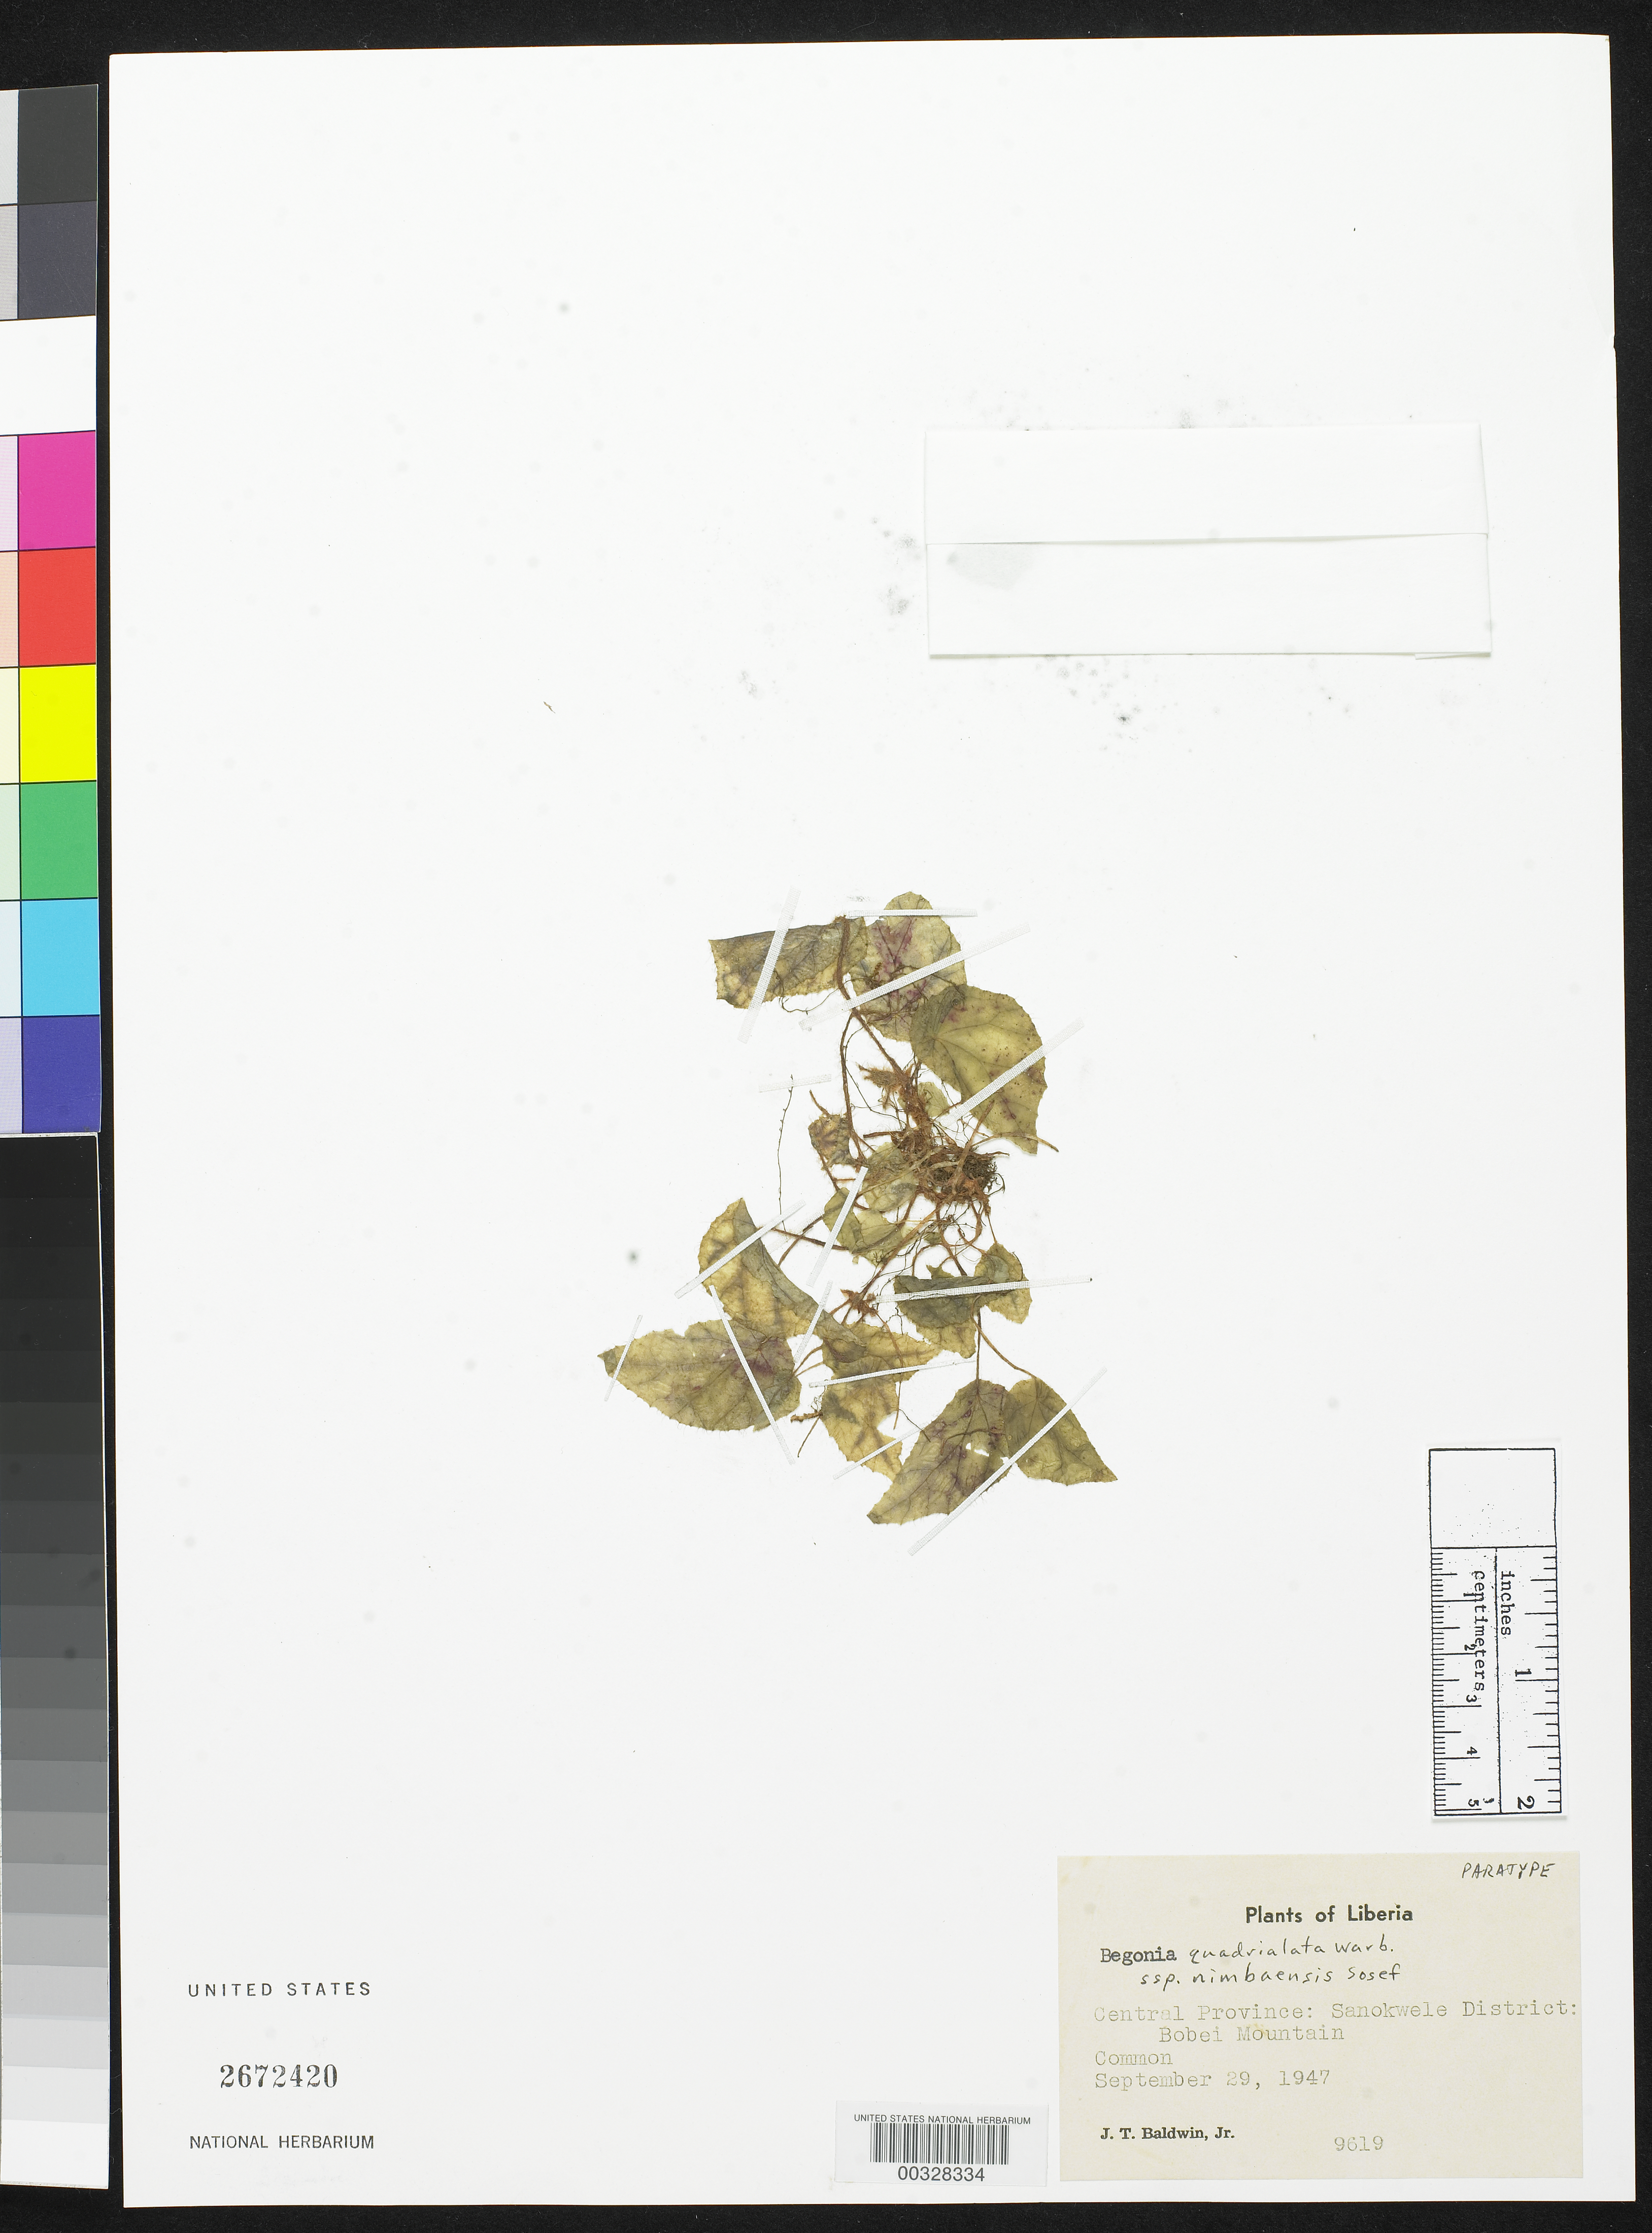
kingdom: Plantae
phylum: Tracheophyta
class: Magnoliopsida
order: Cucurbitales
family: Begoniaceae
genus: Begonia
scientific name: Begonia quadrialata subsp. nimbaensis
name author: Sosef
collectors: J. T. Baldwin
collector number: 9619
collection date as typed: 29 Sep 1947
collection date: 1947-09-29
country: Liberia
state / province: Nimba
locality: Sanokwele Dist., Bobei mountain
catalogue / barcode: US 2672420